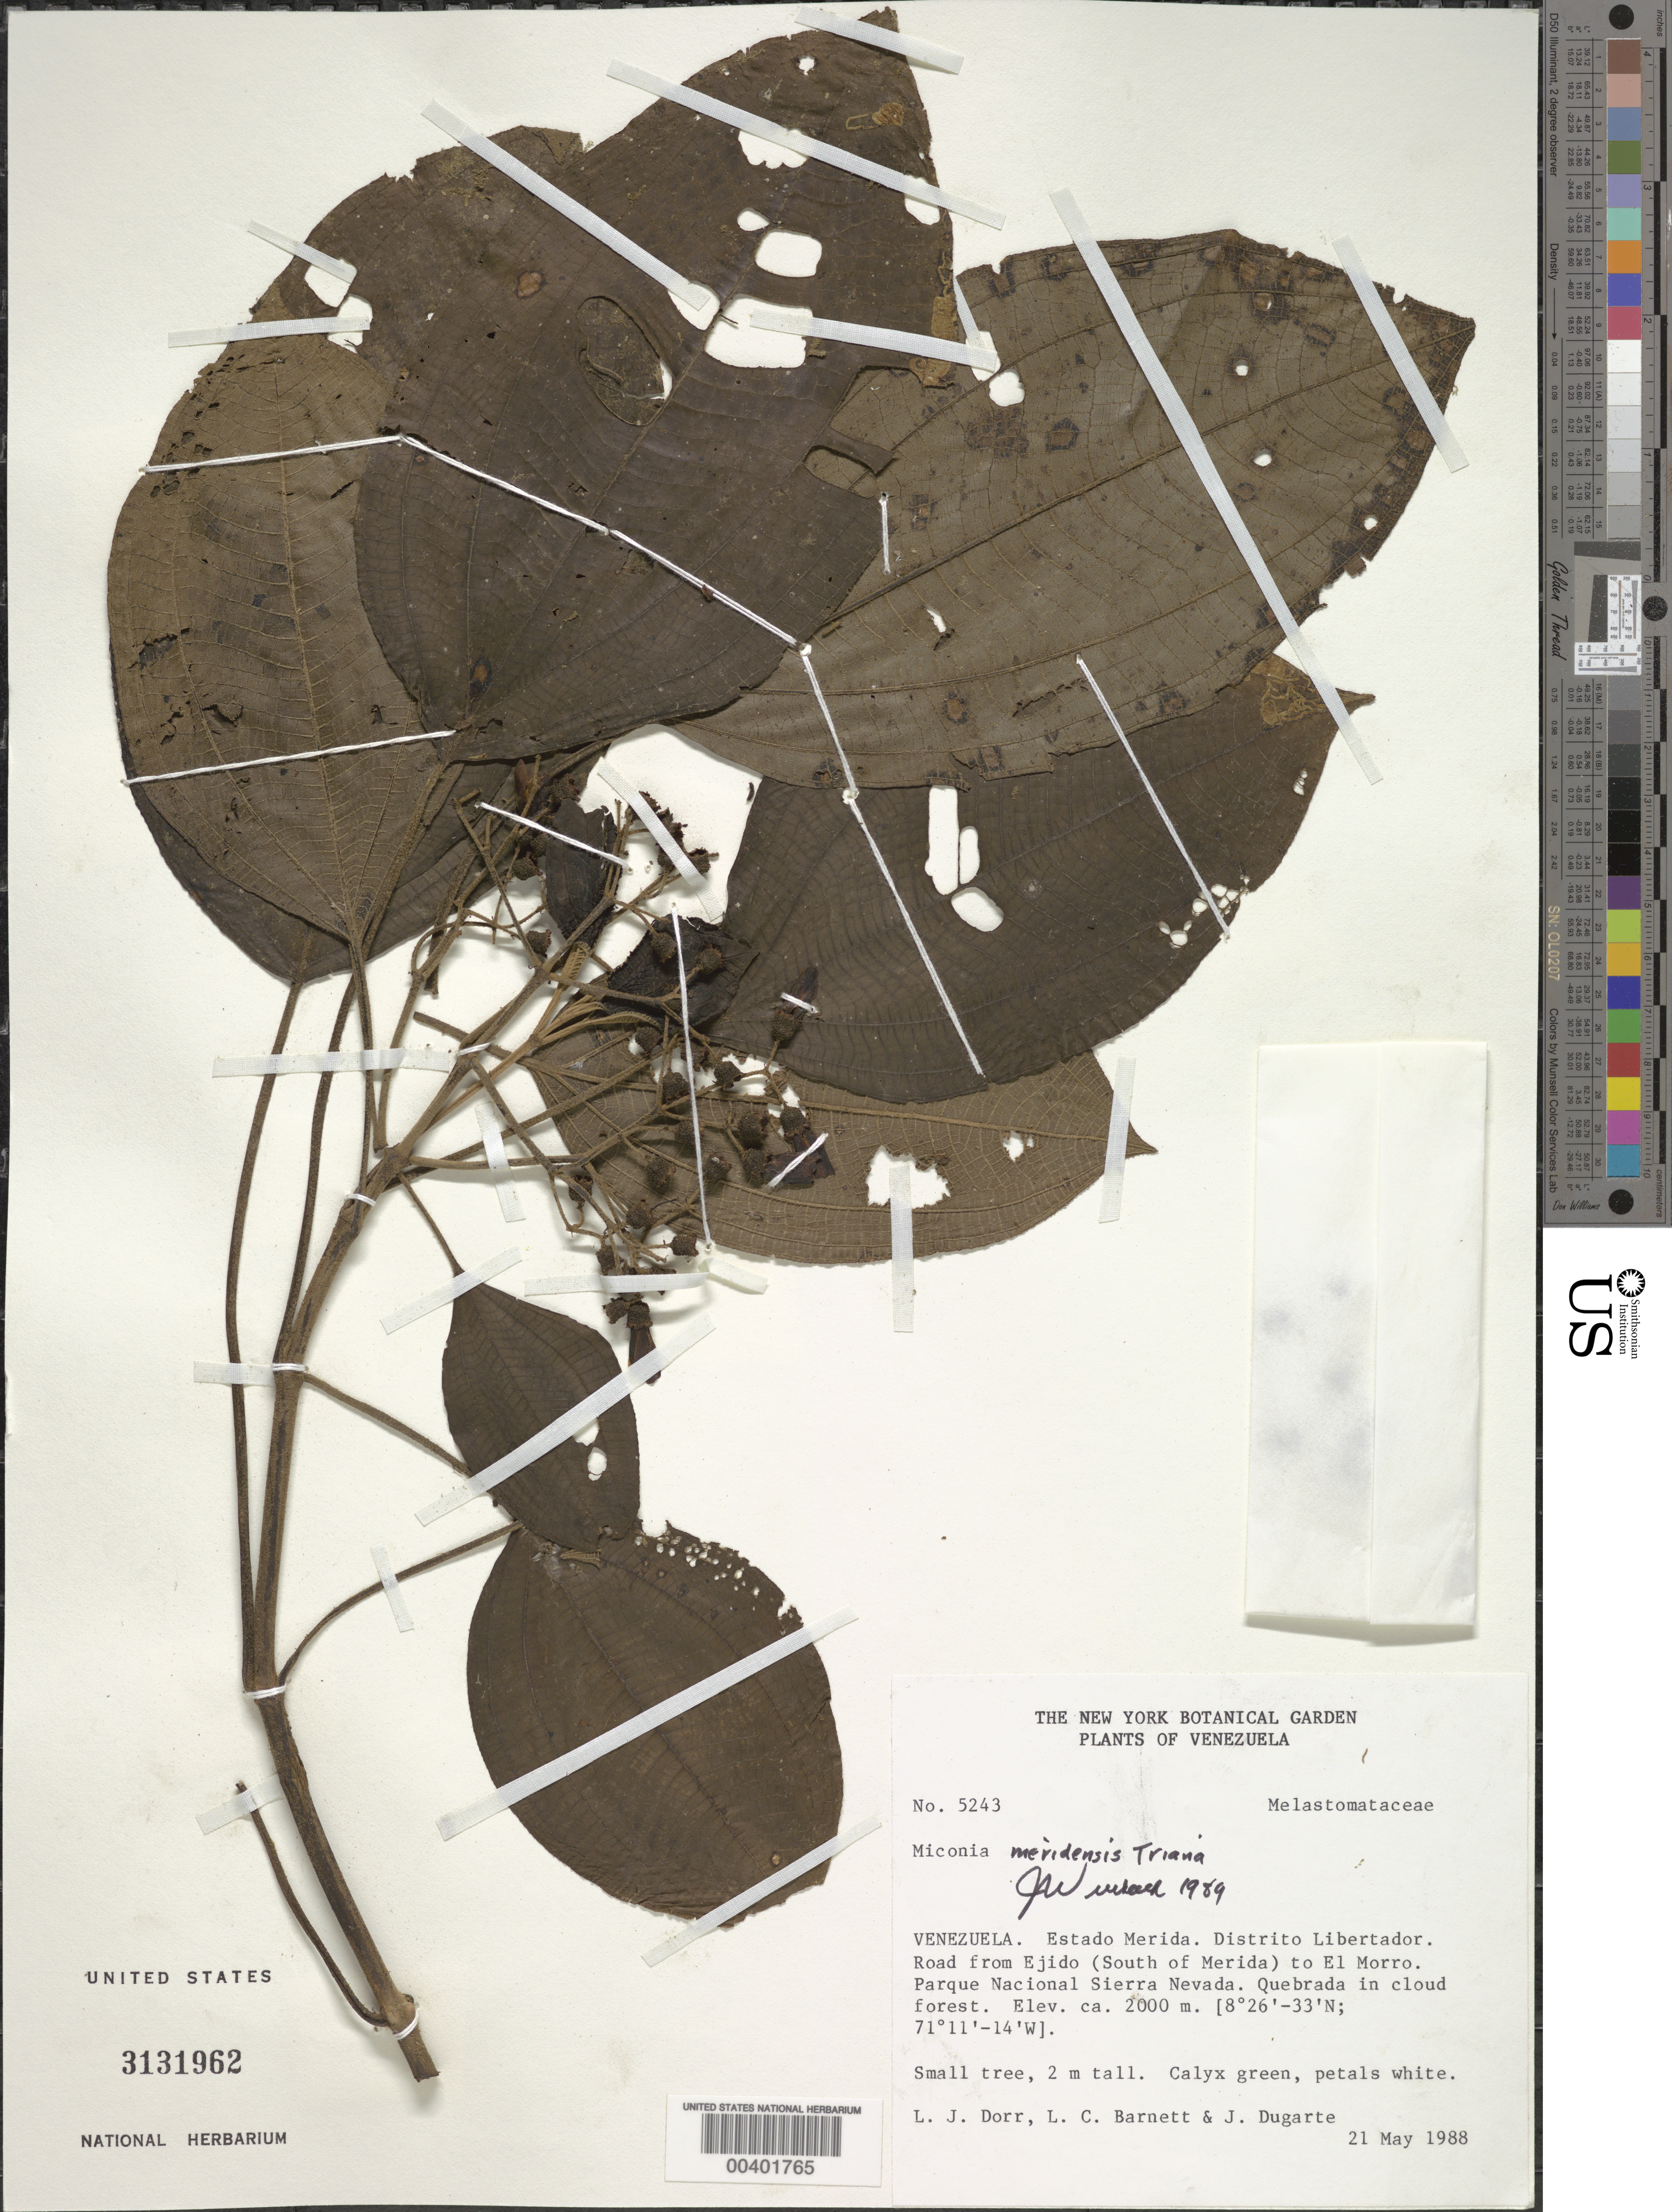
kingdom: Plantae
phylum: Tracheophyta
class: Magnoliopsida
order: Myrtales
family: Melastomataceae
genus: Miconia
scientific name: Miconia meridensis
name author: Triana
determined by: Wurdack, John J., (US), US (UNITED STATES)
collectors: L. J. Dorr, L. C. Barnett & J. Dugarte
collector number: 5243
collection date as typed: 21 May 1988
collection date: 1988-05-21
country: Venezuela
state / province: Mérida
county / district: Libertador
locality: Road from Ejido (S of Merida) to El Morro. Parque Nacional Sierra Nevada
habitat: Quebrada in cloud forest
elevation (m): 2000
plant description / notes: NY, PORT, US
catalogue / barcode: US 3131962